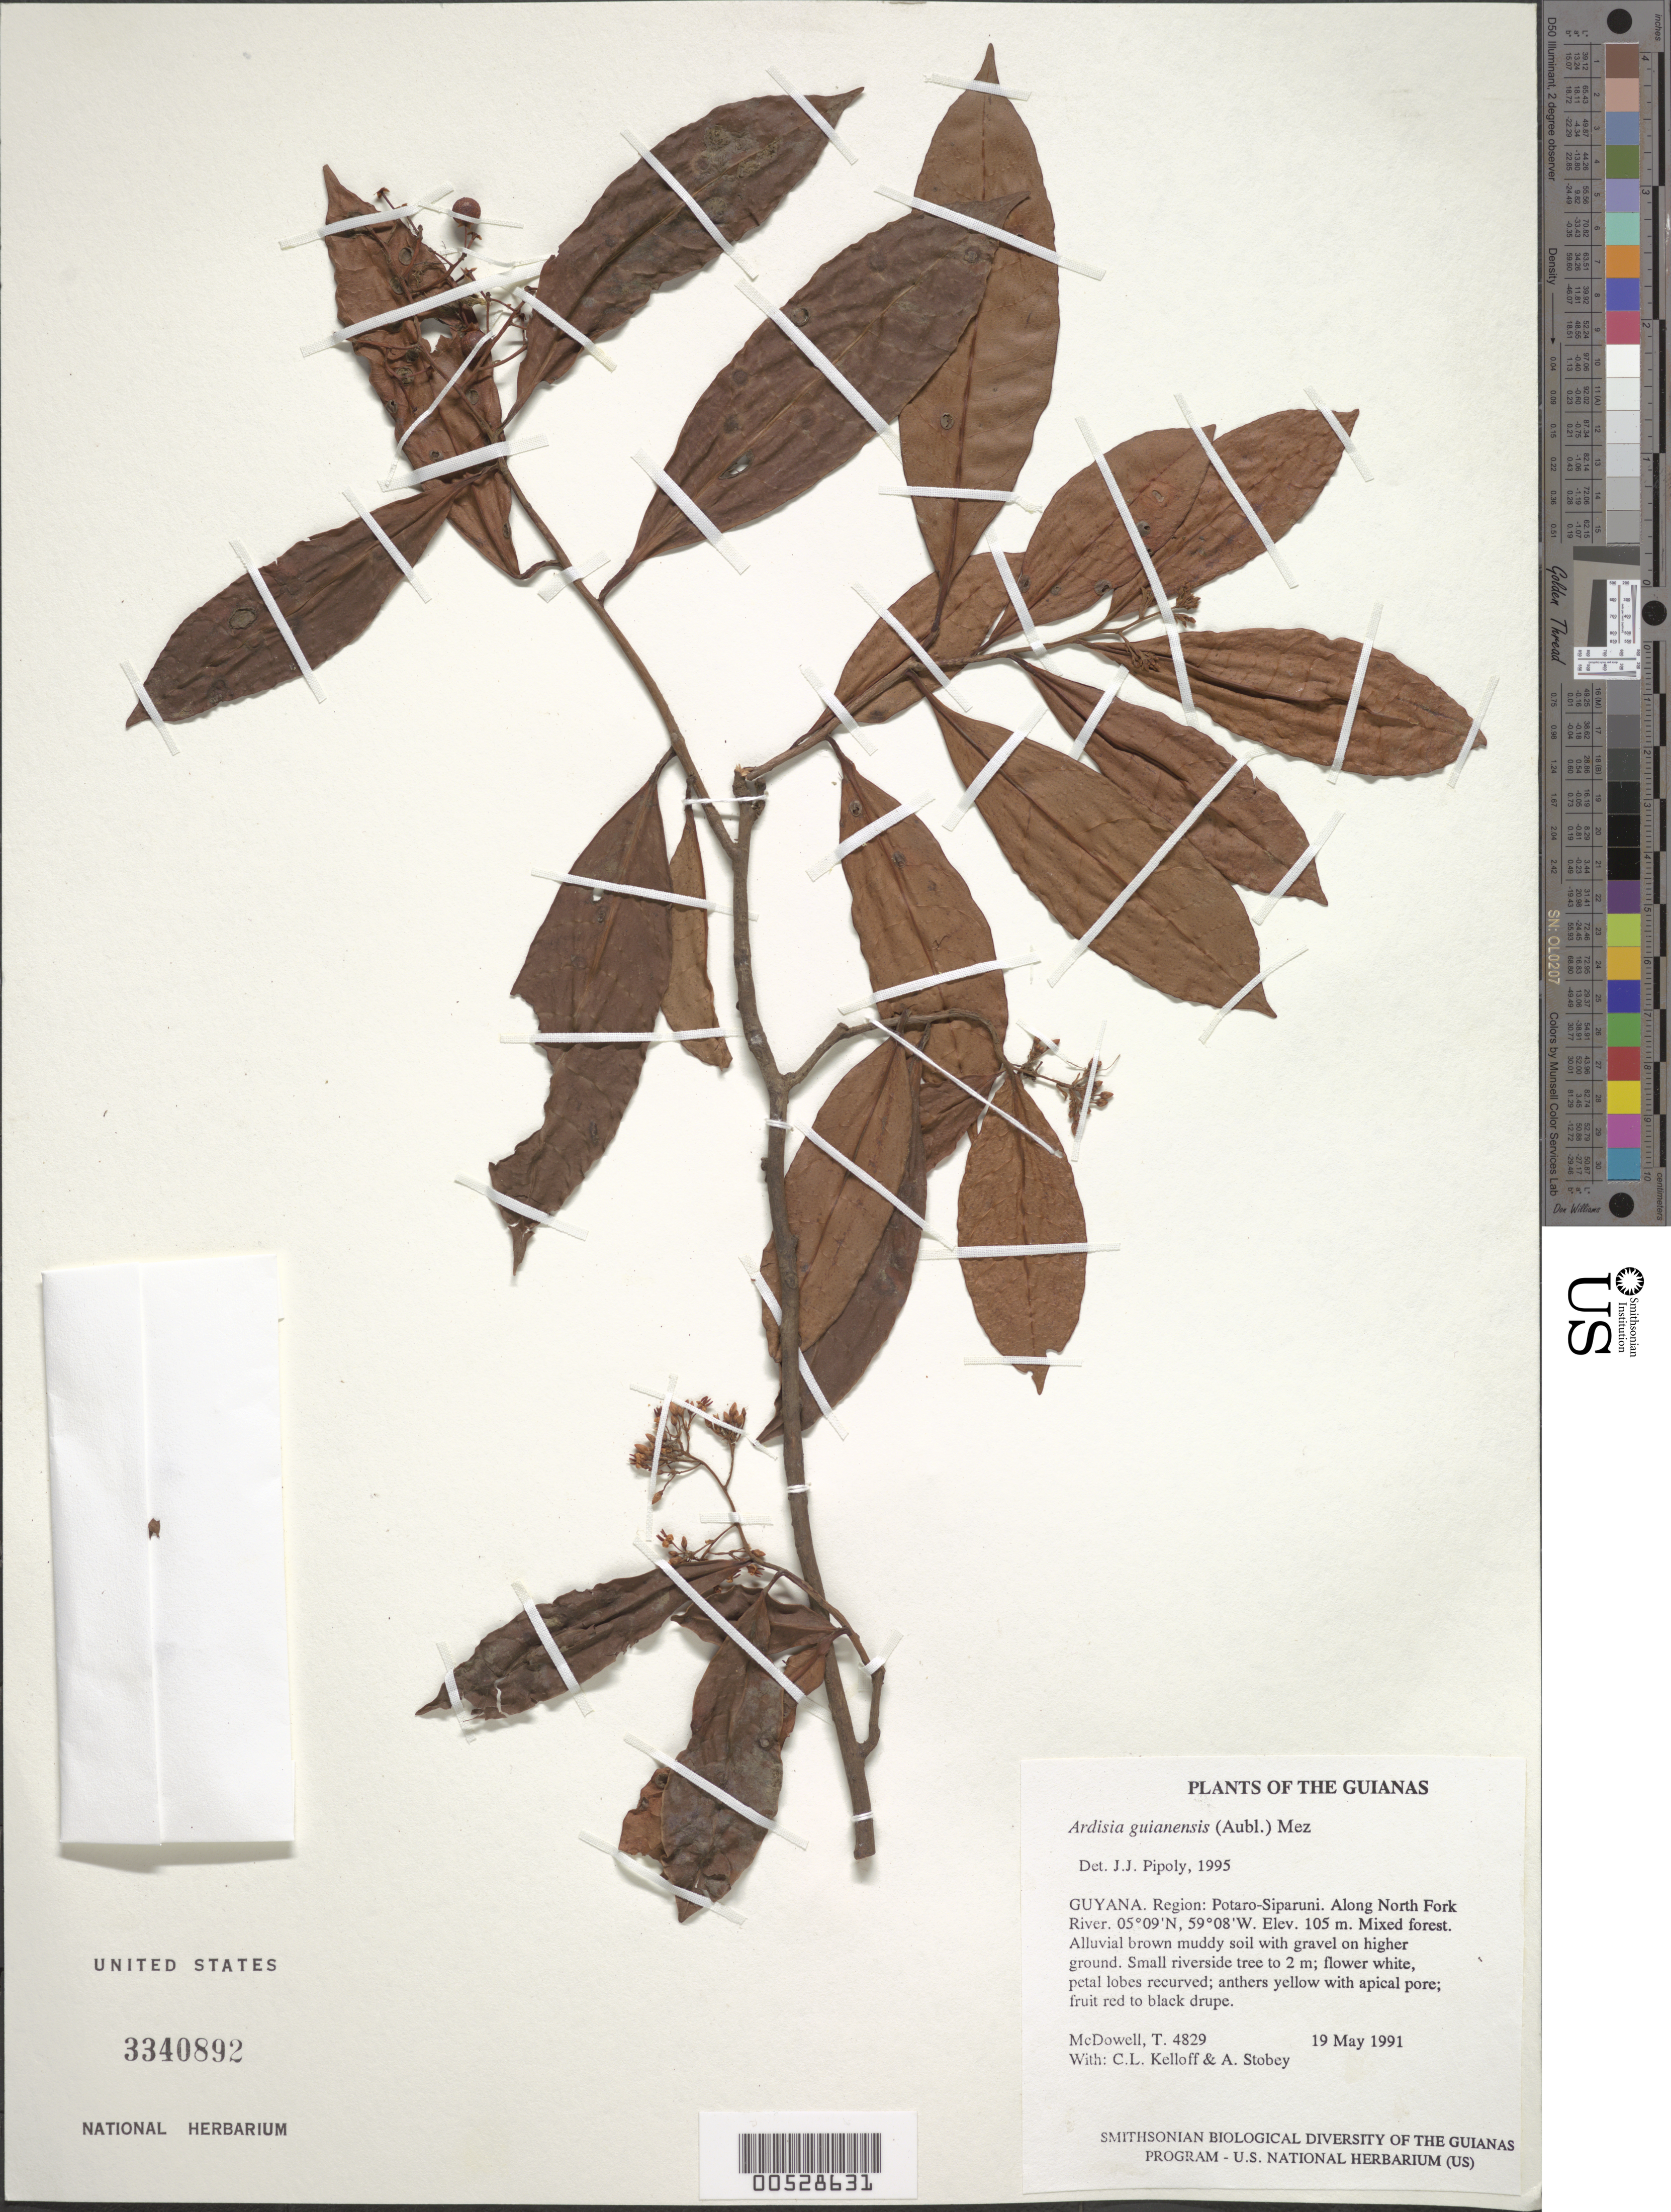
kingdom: Plantae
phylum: Tracheophyta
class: Magnoliopsida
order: Ericales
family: Primulaceae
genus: Ardisia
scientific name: Ardisia guianensis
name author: (Aubl.) Mez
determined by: Pipoly, J. J., III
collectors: T. McDowell, C. L. Kelloff & A. Stobey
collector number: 4829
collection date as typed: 19 May 1991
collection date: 1991-05-19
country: Guyana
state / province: Potaro-Siparuni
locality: Along North Fork River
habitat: Mixed forest. Alluvial brown muddy soil with gravel on higher ground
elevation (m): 105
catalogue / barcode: US 3340892